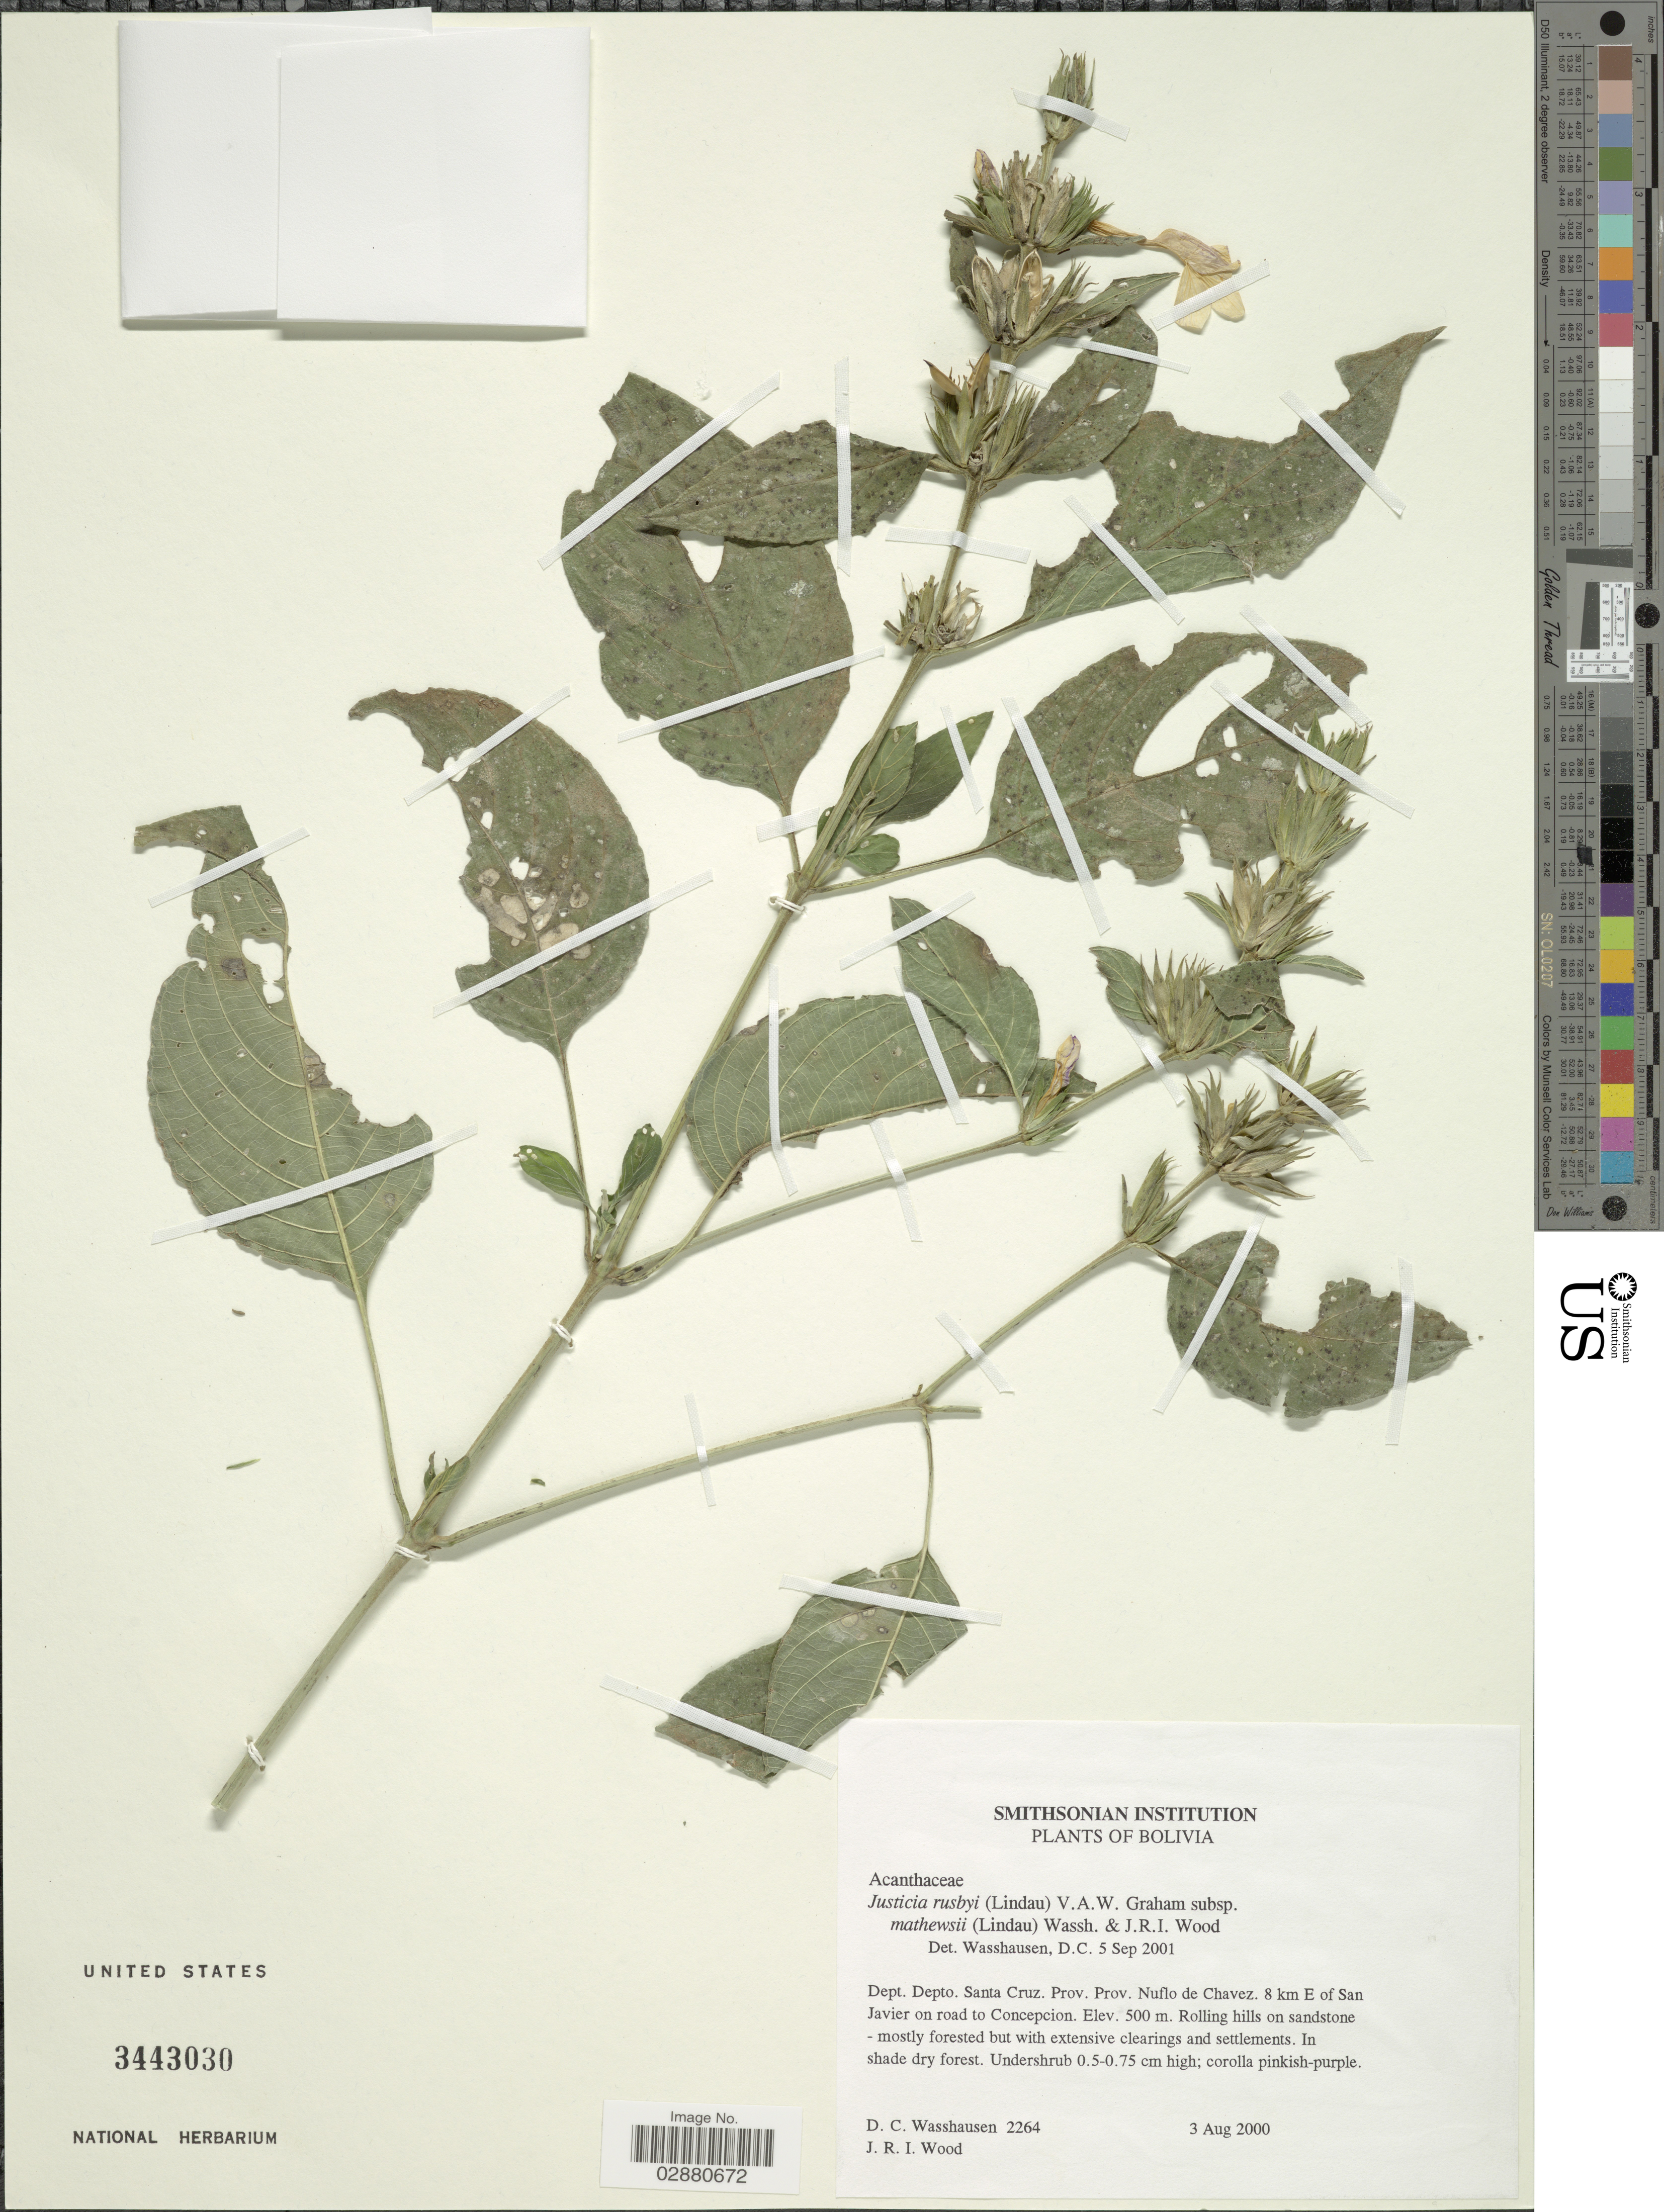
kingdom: Plantae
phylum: Tracheophyta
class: Magnoliopsida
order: Lamiales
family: Acanthaceae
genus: Justicia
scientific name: Justicia rusbyi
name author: (Lindau) V.A.W. Graham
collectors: D. C. Wasshausen & J. R. I. Wood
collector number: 2264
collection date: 2000-08-03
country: Bolivia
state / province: Santa Cruz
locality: Dept. Depto. Santa Cruz. Prov. Prov. Nuflo de Chavez. 8 km E of San Javier on road to Concepcion.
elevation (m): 500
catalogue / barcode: US 3443030